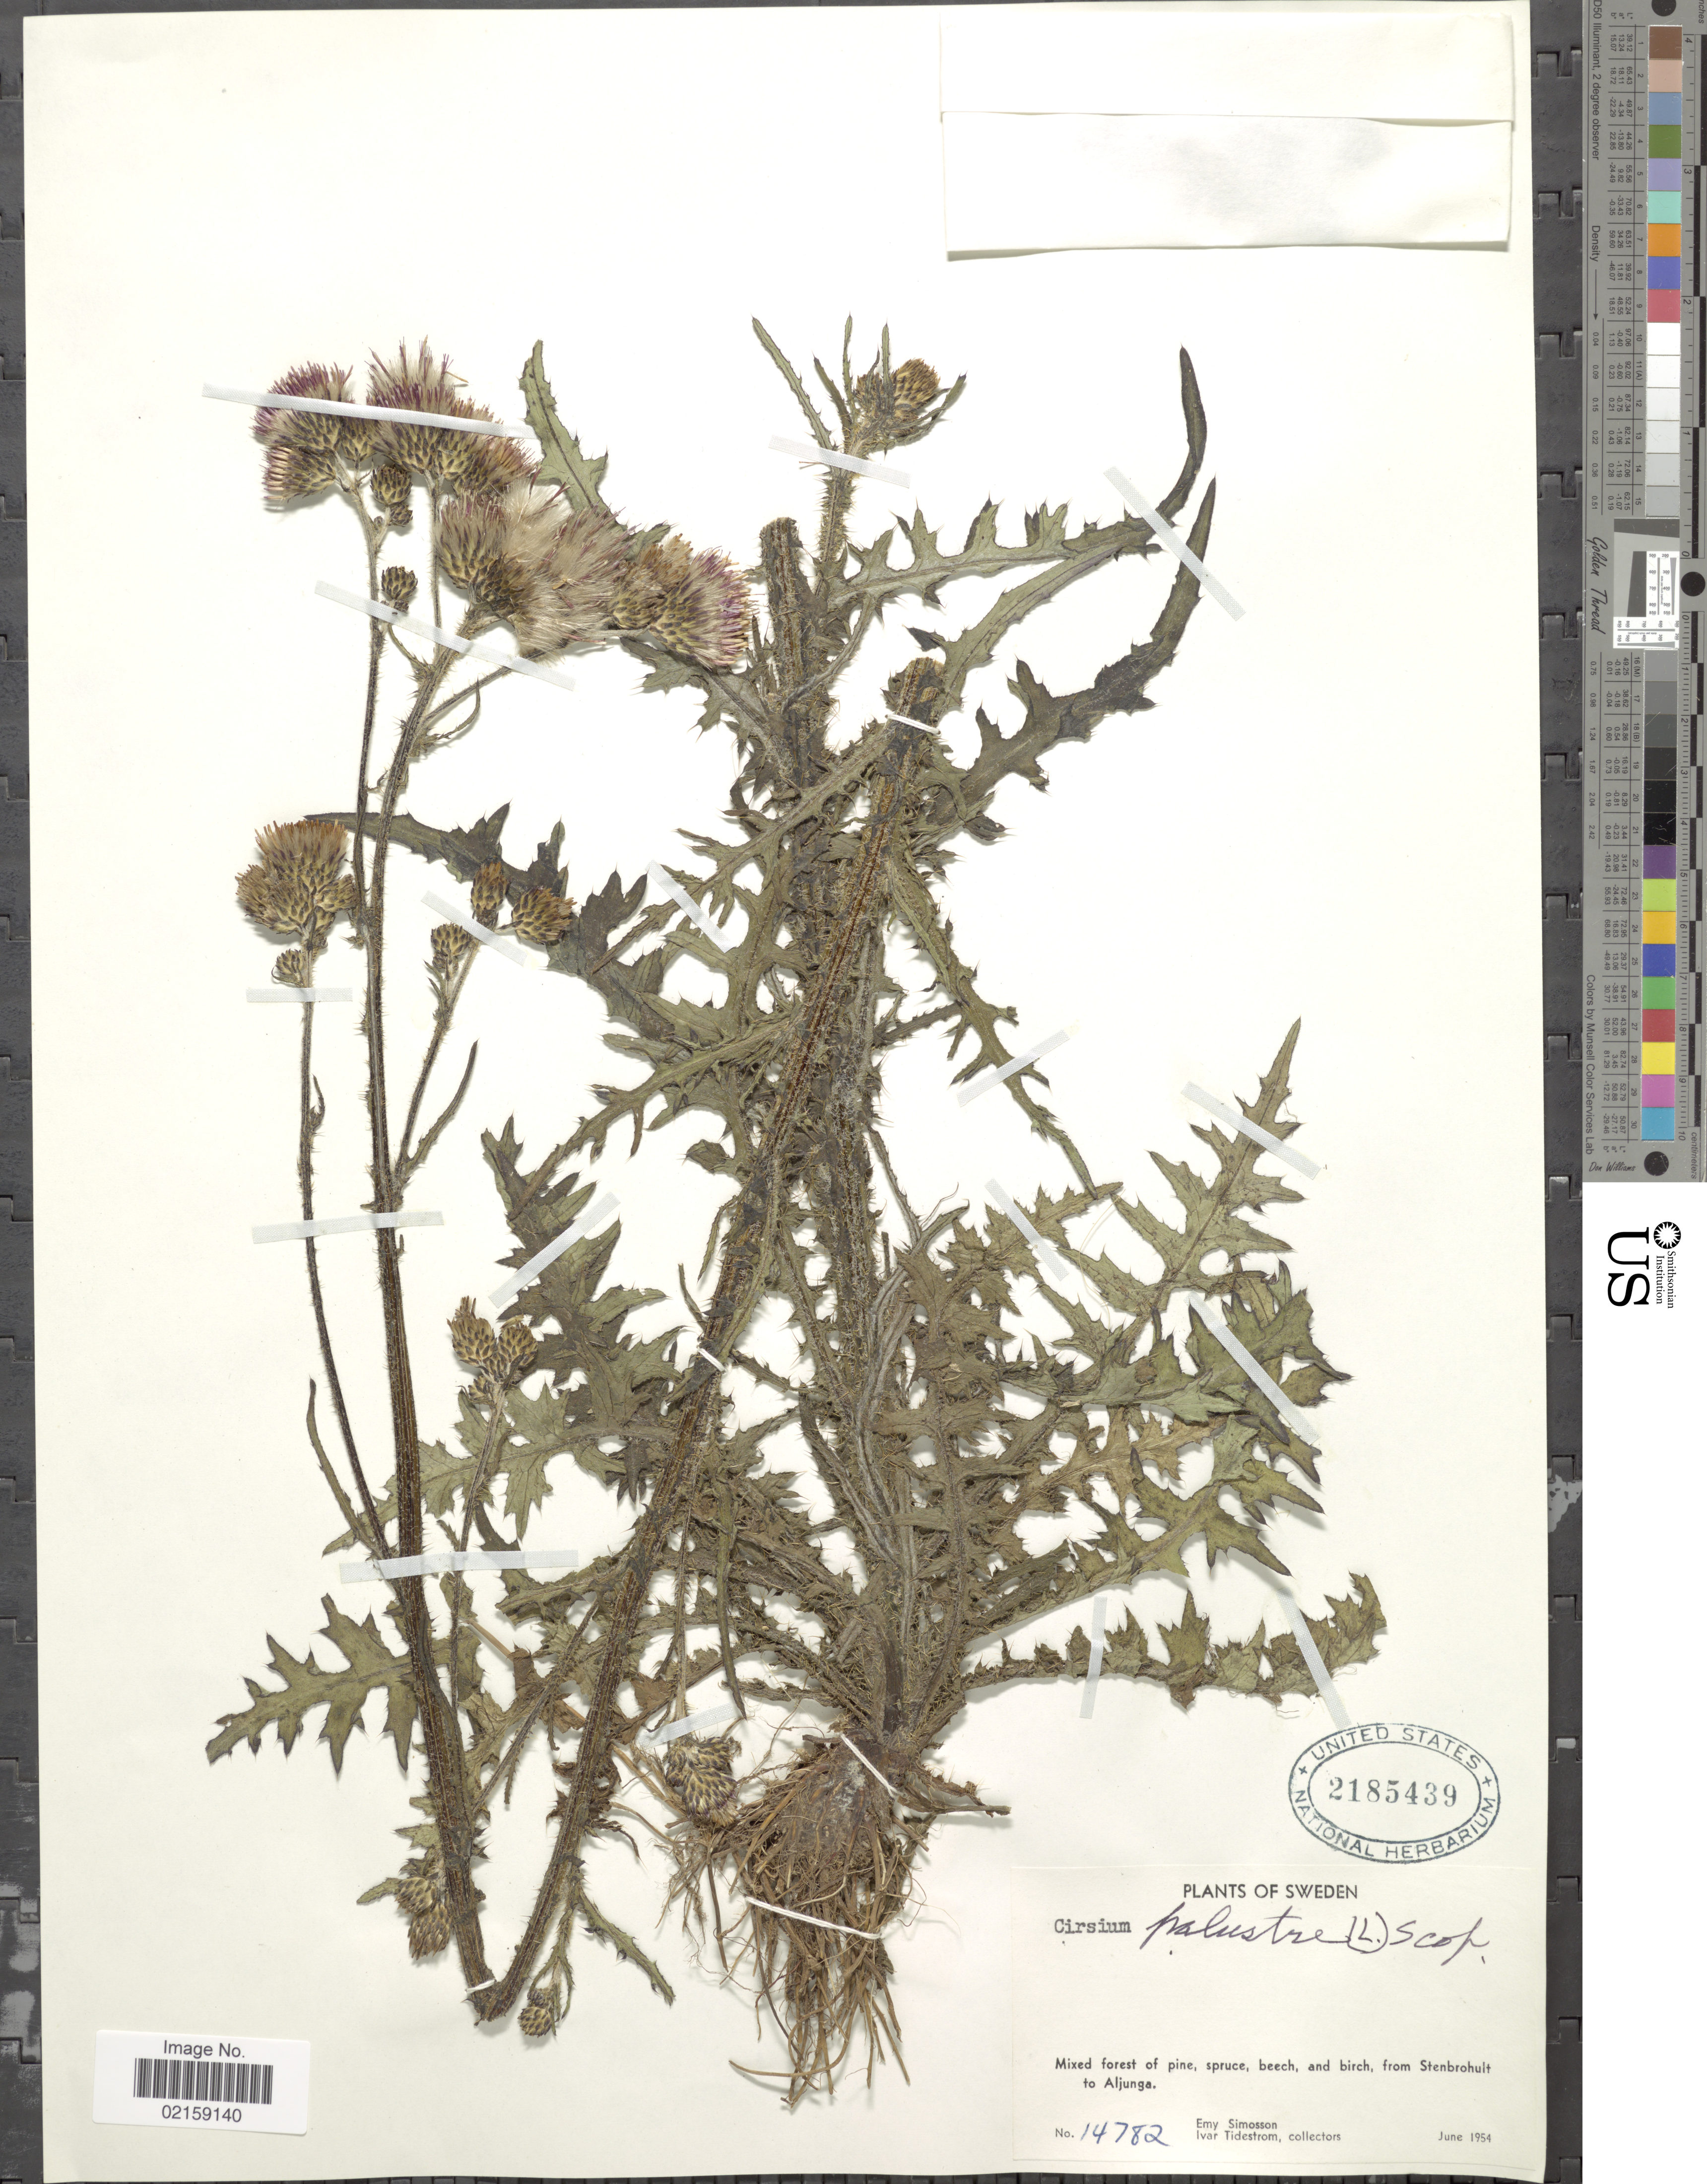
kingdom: Plantae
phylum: Tracheophyta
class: Magnoliopsida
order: Asterales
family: Asteraceae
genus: Cirsium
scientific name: Cirsium palustre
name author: (L.) Coss. ex Scop.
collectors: E. Simosson & I. F. Tidestrom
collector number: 14782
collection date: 1954-06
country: Sweden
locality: Mixed forest of pine, beech, and birch, from Stenbrohult to Aljunga.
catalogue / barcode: US 2185439